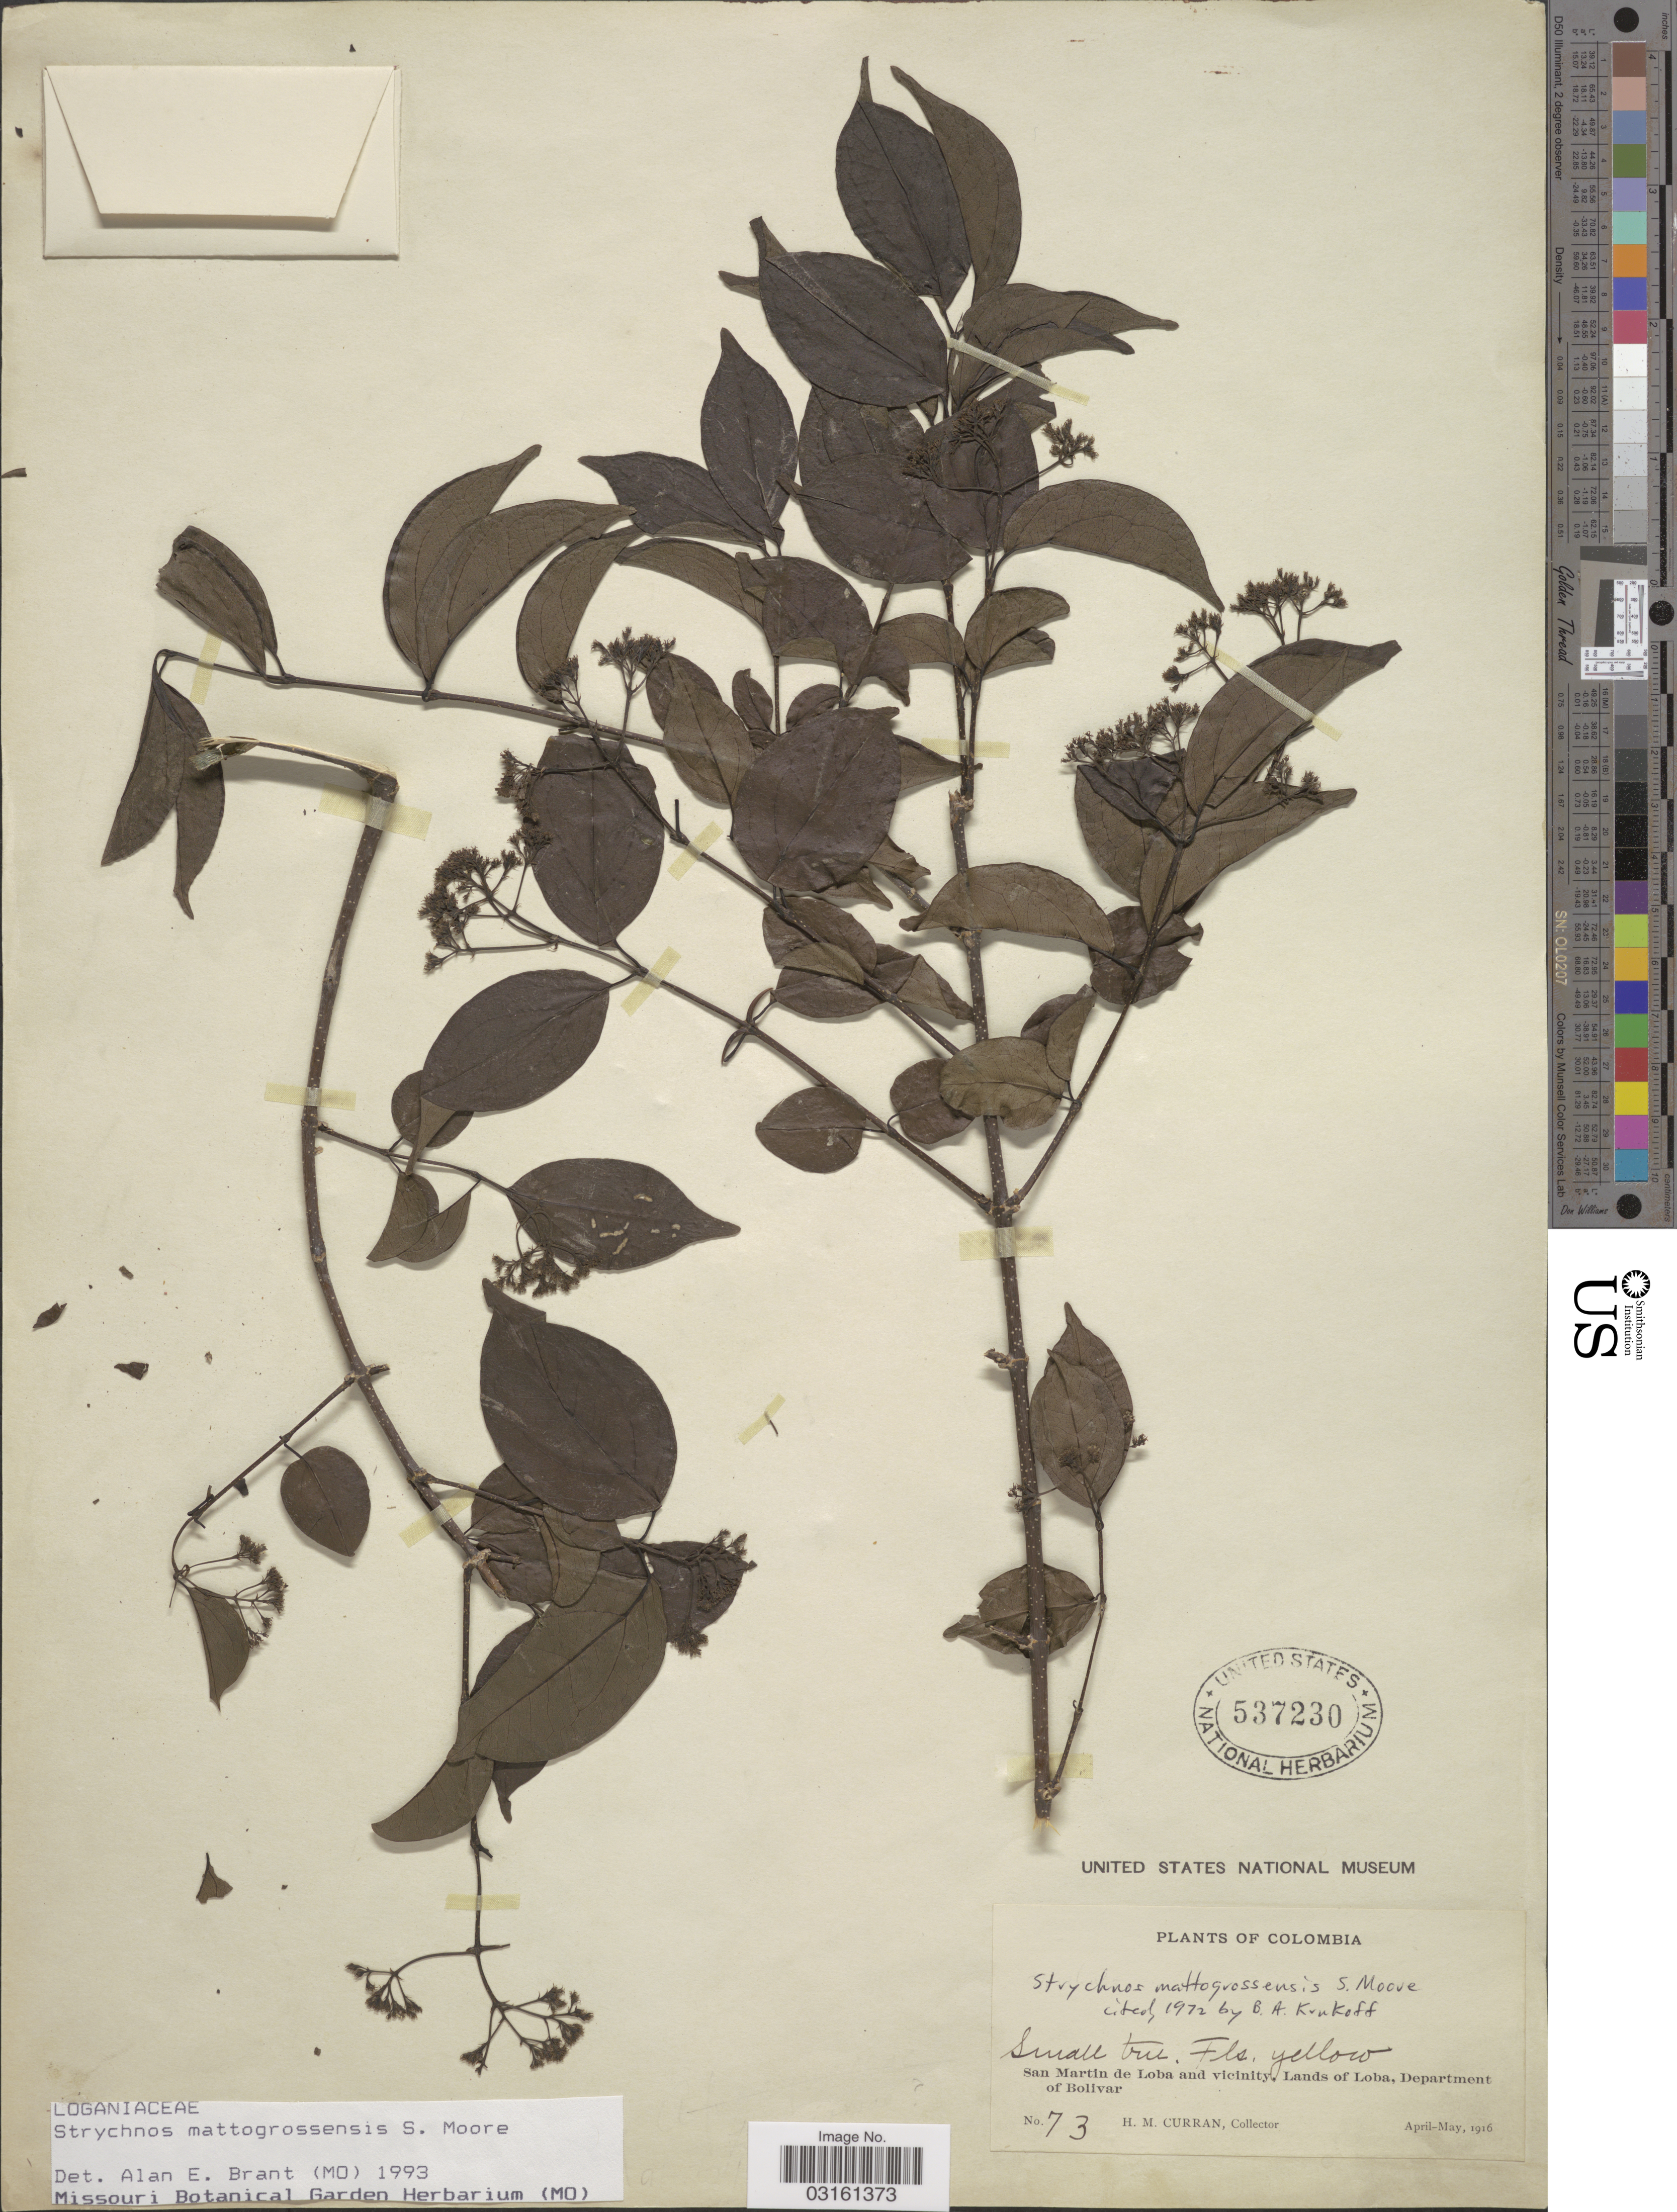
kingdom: Plantae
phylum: Tracheophyta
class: Magnoliopsida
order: Gentianales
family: Loganiaceae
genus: Strychnos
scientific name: Strychnos mattogrossensis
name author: S. Moore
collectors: H. M. Curran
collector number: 73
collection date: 1916-04/1916-05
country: Colombia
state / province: Bolívar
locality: San Martin de Loba and vicinity, Lands of Loba, Department of Bolivar.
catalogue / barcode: US 537230